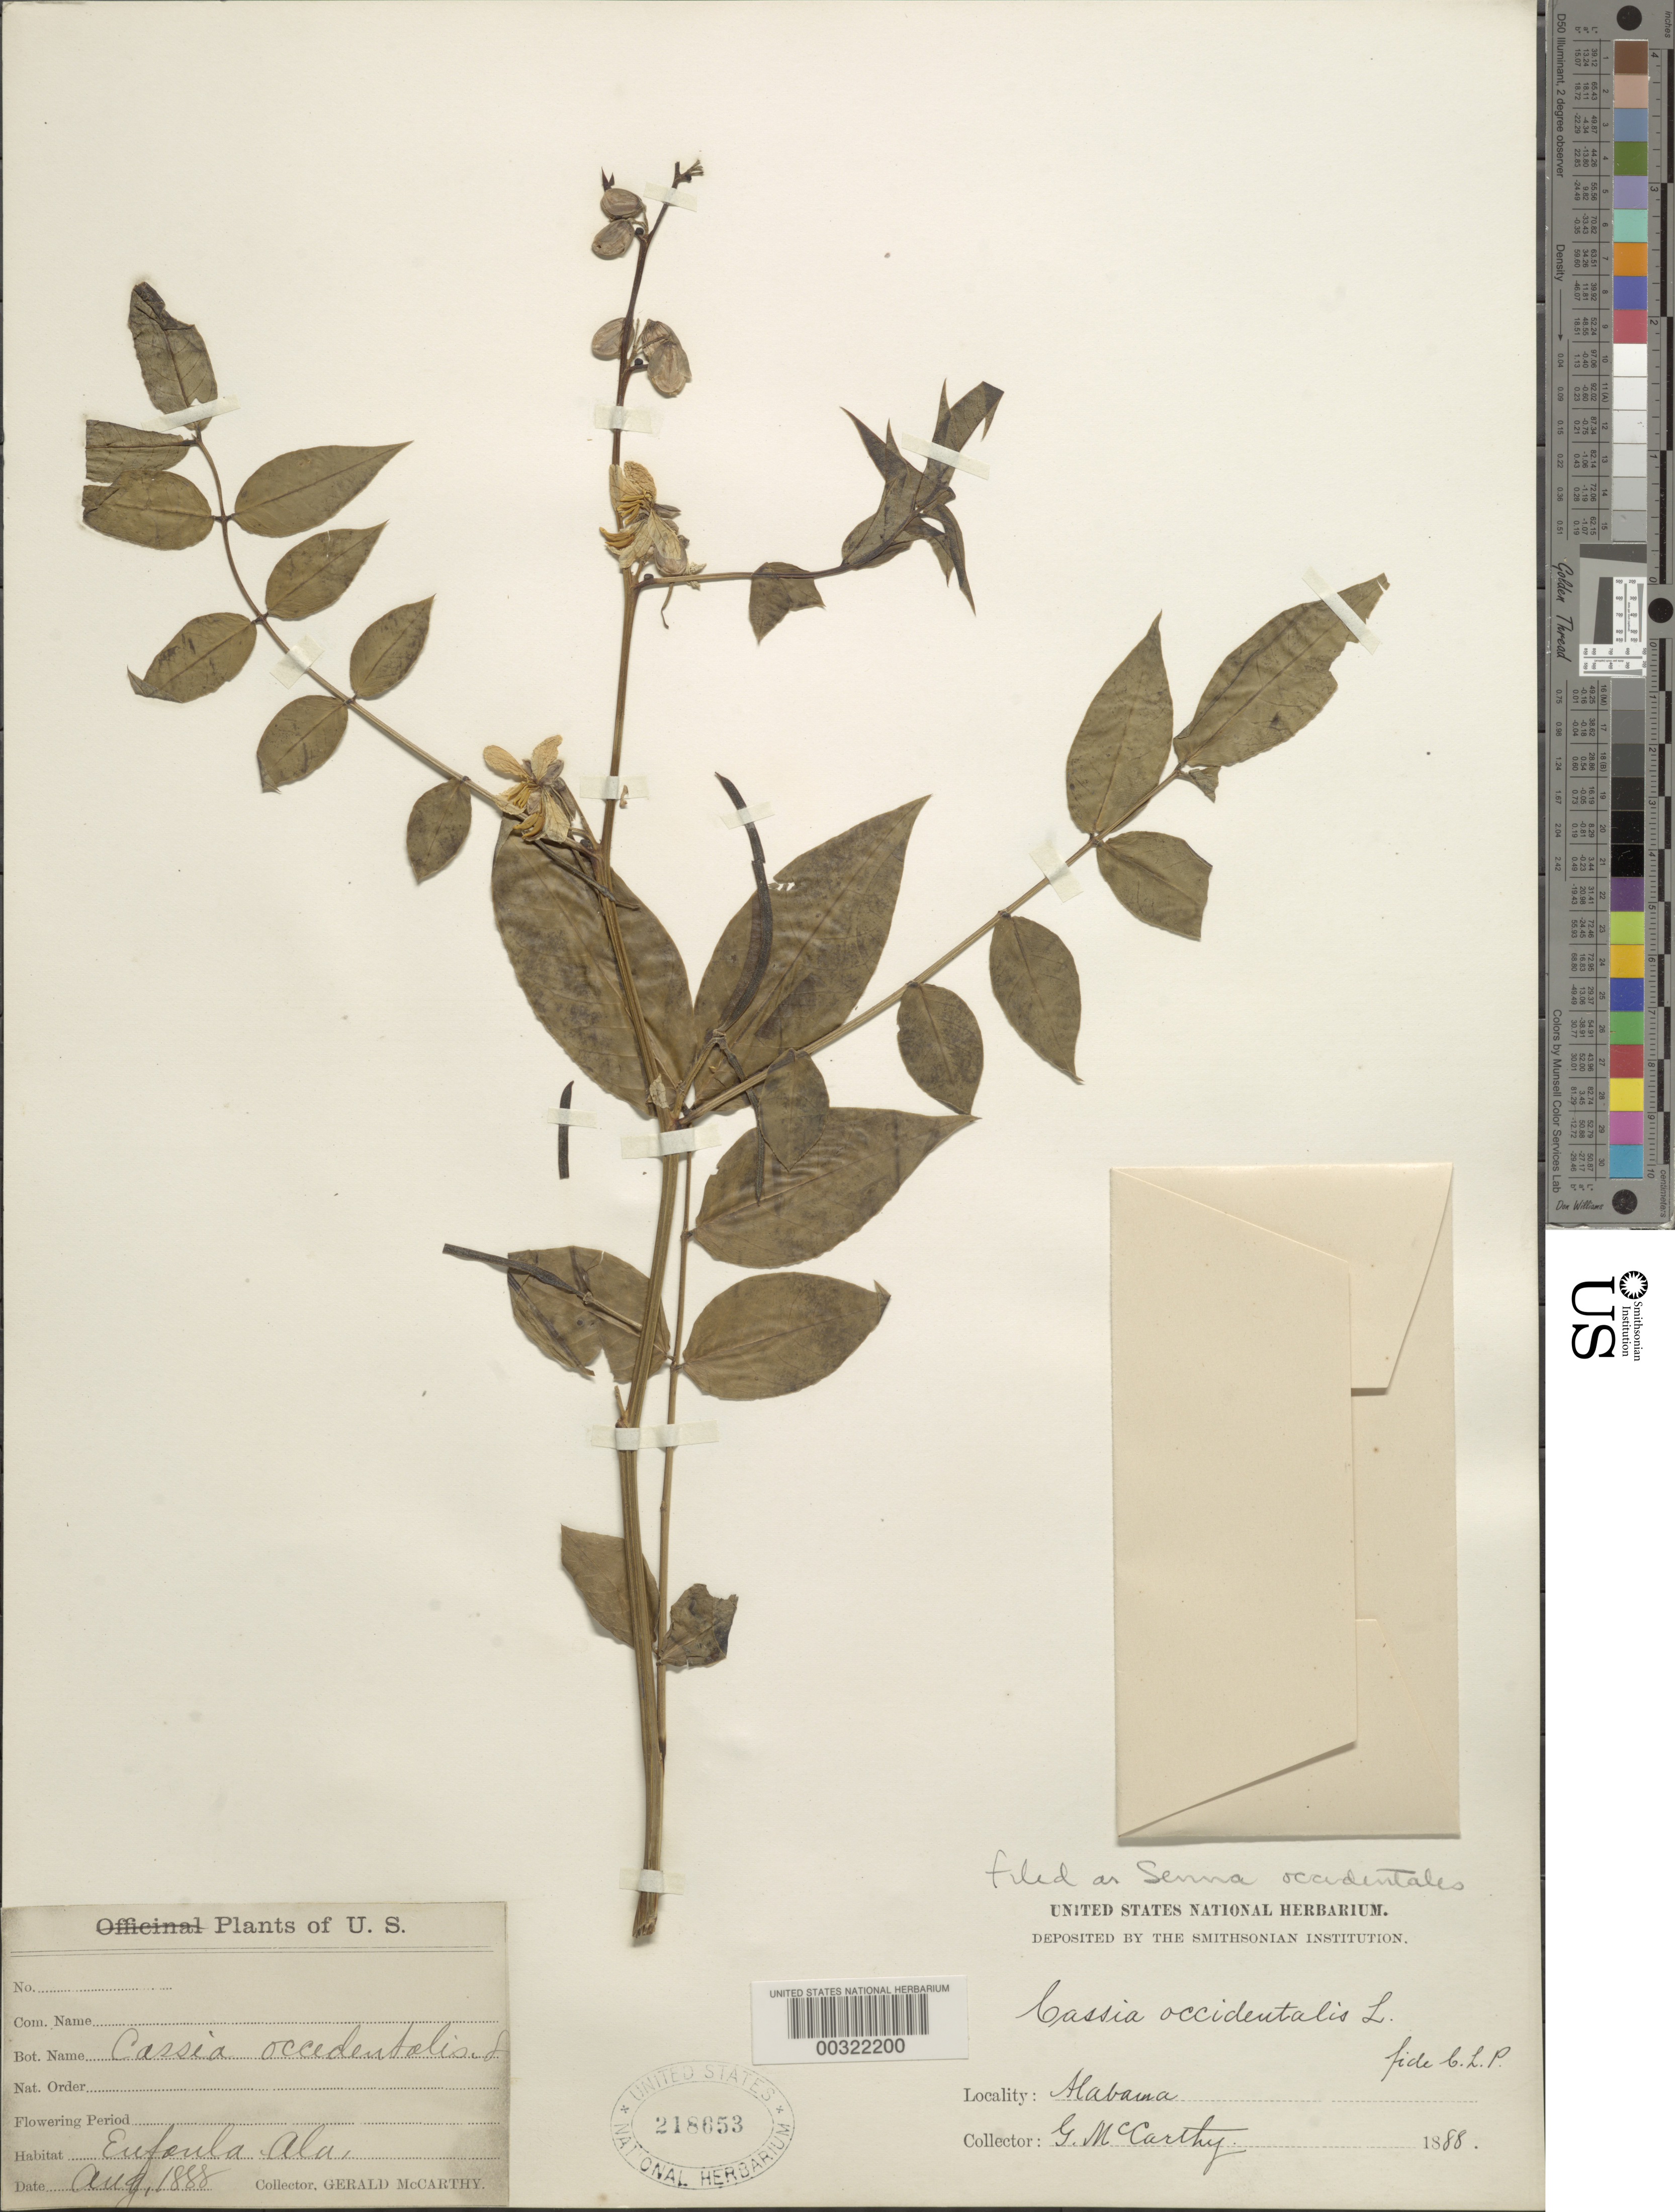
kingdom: Plantae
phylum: Tracheophyta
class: Magnoliopsida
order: Fabales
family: Fabaceae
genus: Senna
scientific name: Senna occidentalis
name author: (L.) Link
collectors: G. McCarthy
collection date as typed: Aug 1888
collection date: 1888-08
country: United States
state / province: Alabama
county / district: Barbour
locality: Eufaula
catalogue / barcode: US 218653